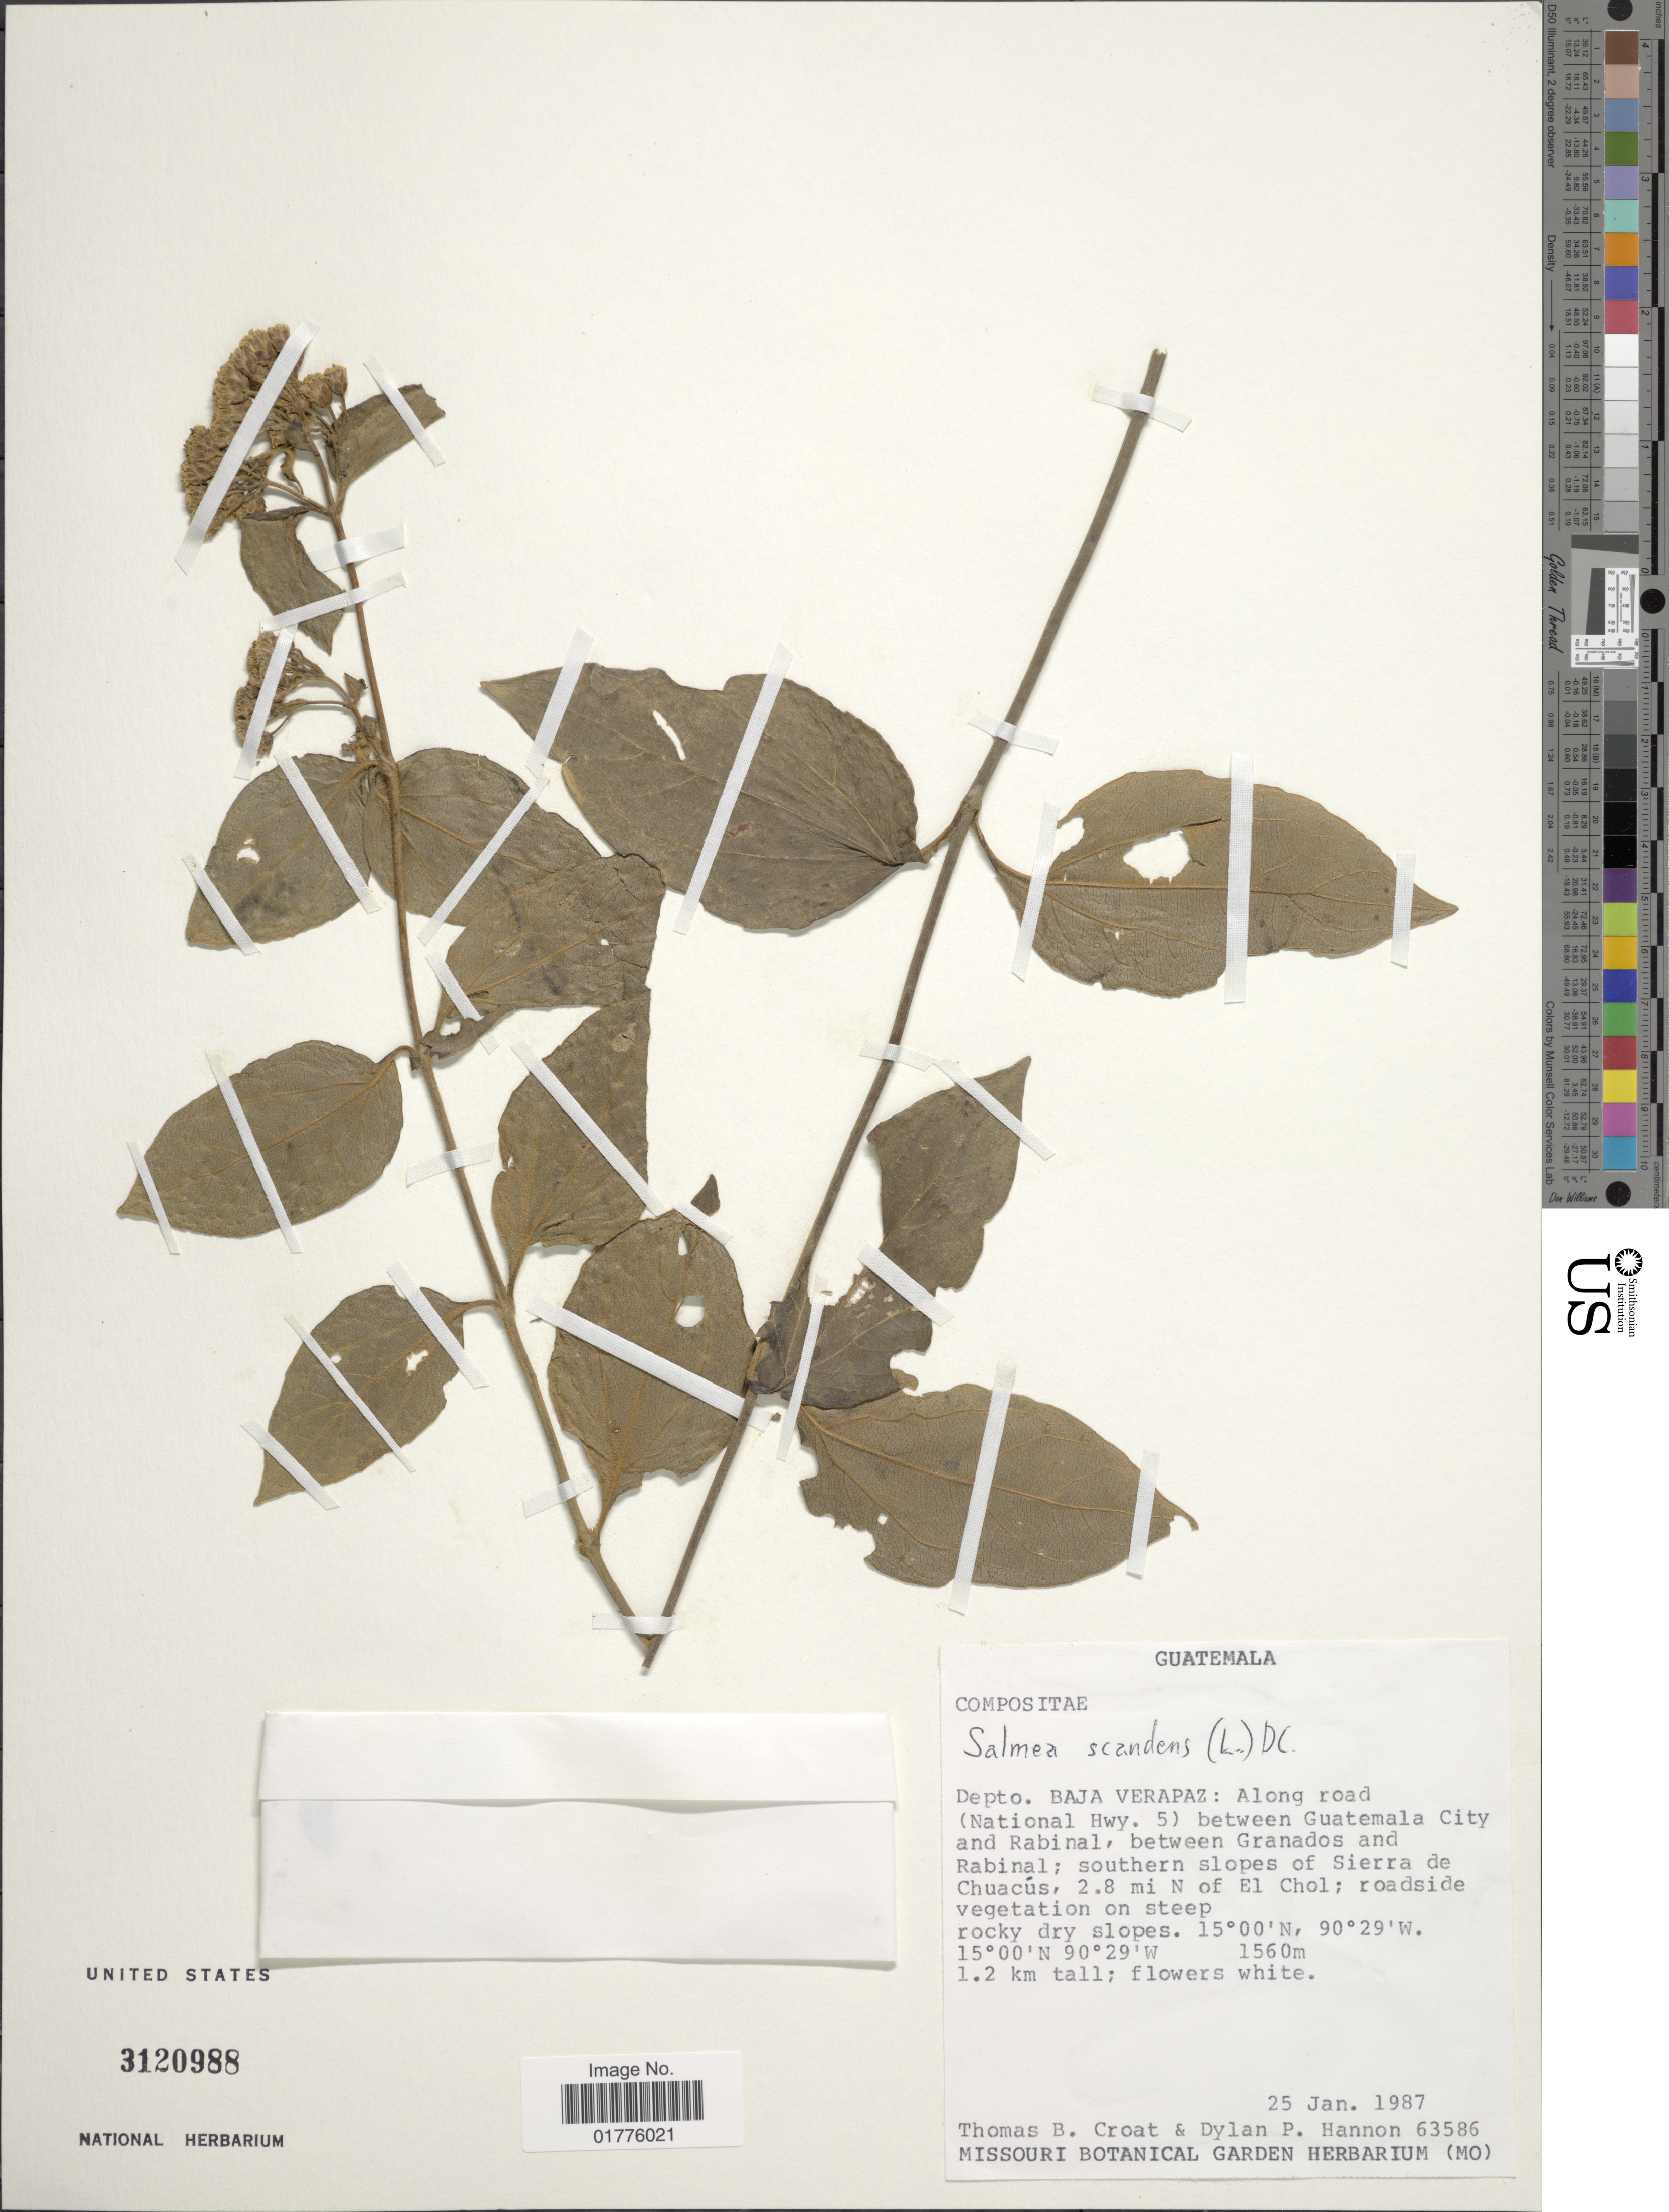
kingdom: Plantae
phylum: Tracheophyta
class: Magnoliopsida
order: Asterales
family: Asteraceae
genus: Salmea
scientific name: Salmea scandens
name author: (L.) DC.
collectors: T. B. Croat & D. Hannon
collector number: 63586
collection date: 1987-01-25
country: Guatemala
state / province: Baja Verapaz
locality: Along road (National Hwy. 5) between Guatemala city and Rabinal, between Granados and Rabinal; southern slopes of Sierra de Chuacus, 2.8 mi N of El Choi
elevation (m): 1560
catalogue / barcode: US 3120988